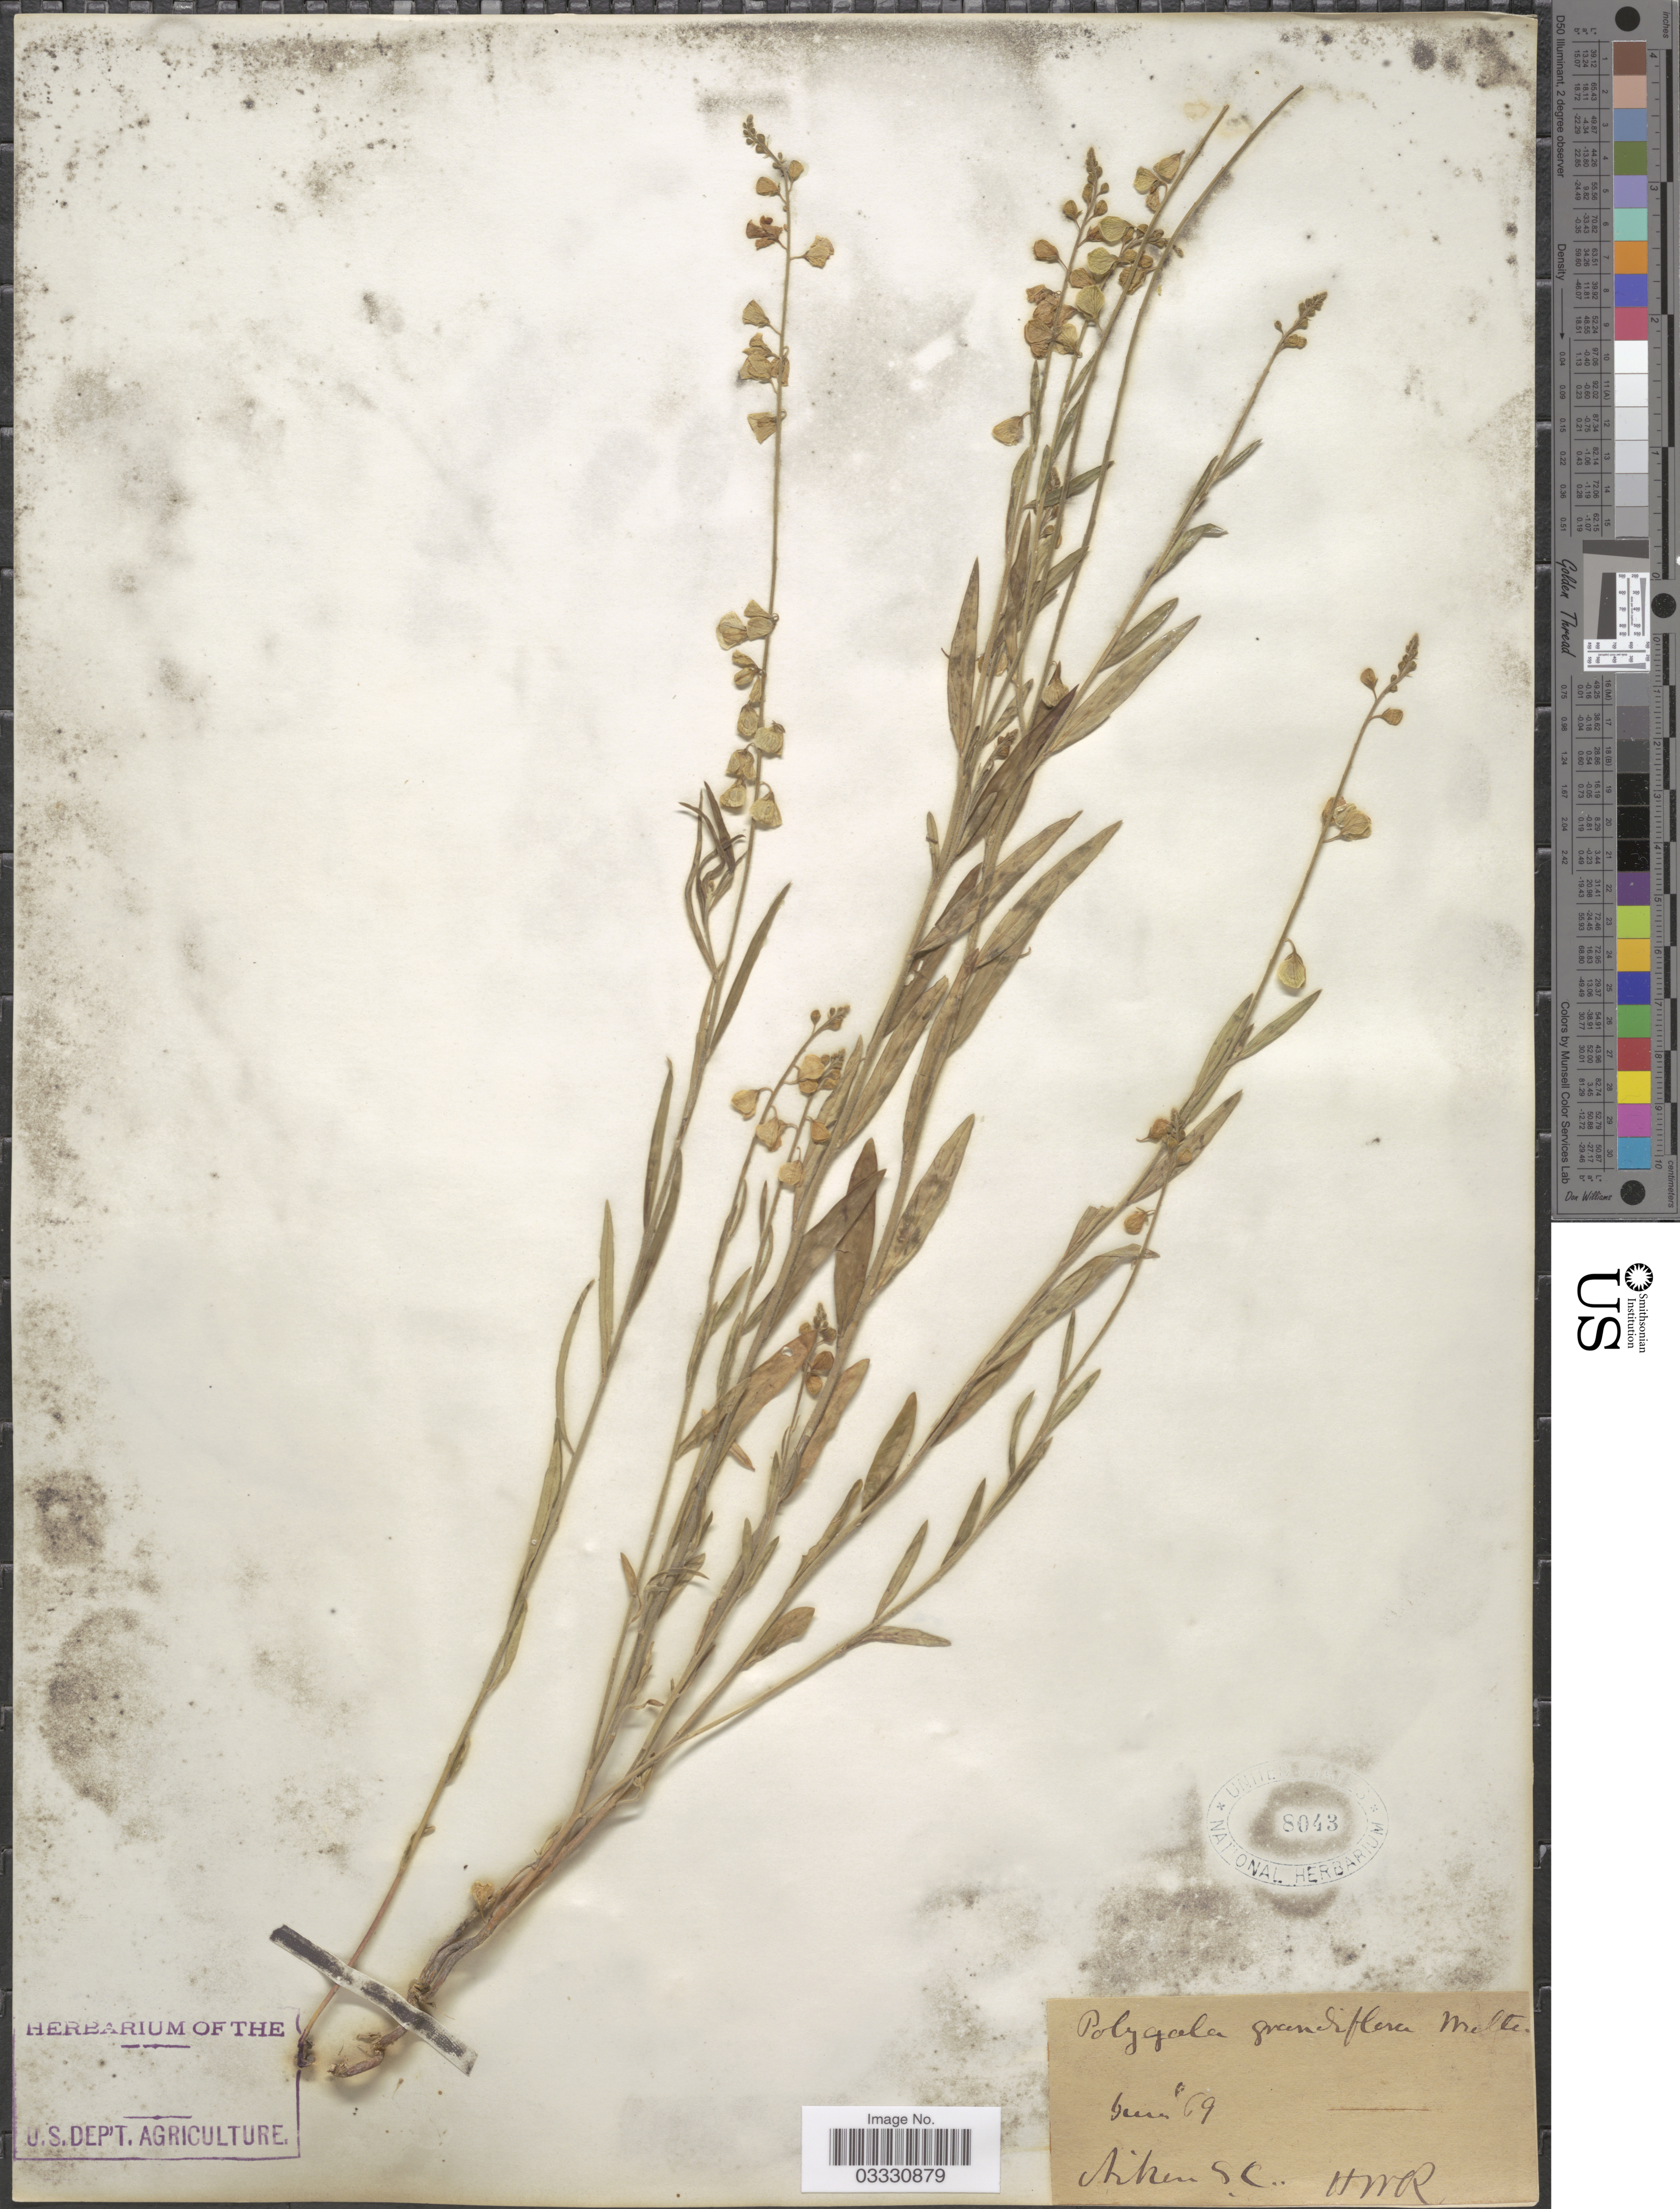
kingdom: Plantae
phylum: Tracheophyta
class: Magnoliopsida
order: Fabales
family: Polygalaceae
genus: Asemeia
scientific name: Asemeia grandiflora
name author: (Walter) Small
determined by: Strong, Mark T., (BOT), Smithsonian Institution - National Museum of Natural History (UNITED STATES)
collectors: H. W. R.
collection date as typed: Transcribed d/m/y: /6/69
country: United States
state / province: South Carolina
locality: Aiken.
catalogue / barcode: US 8043